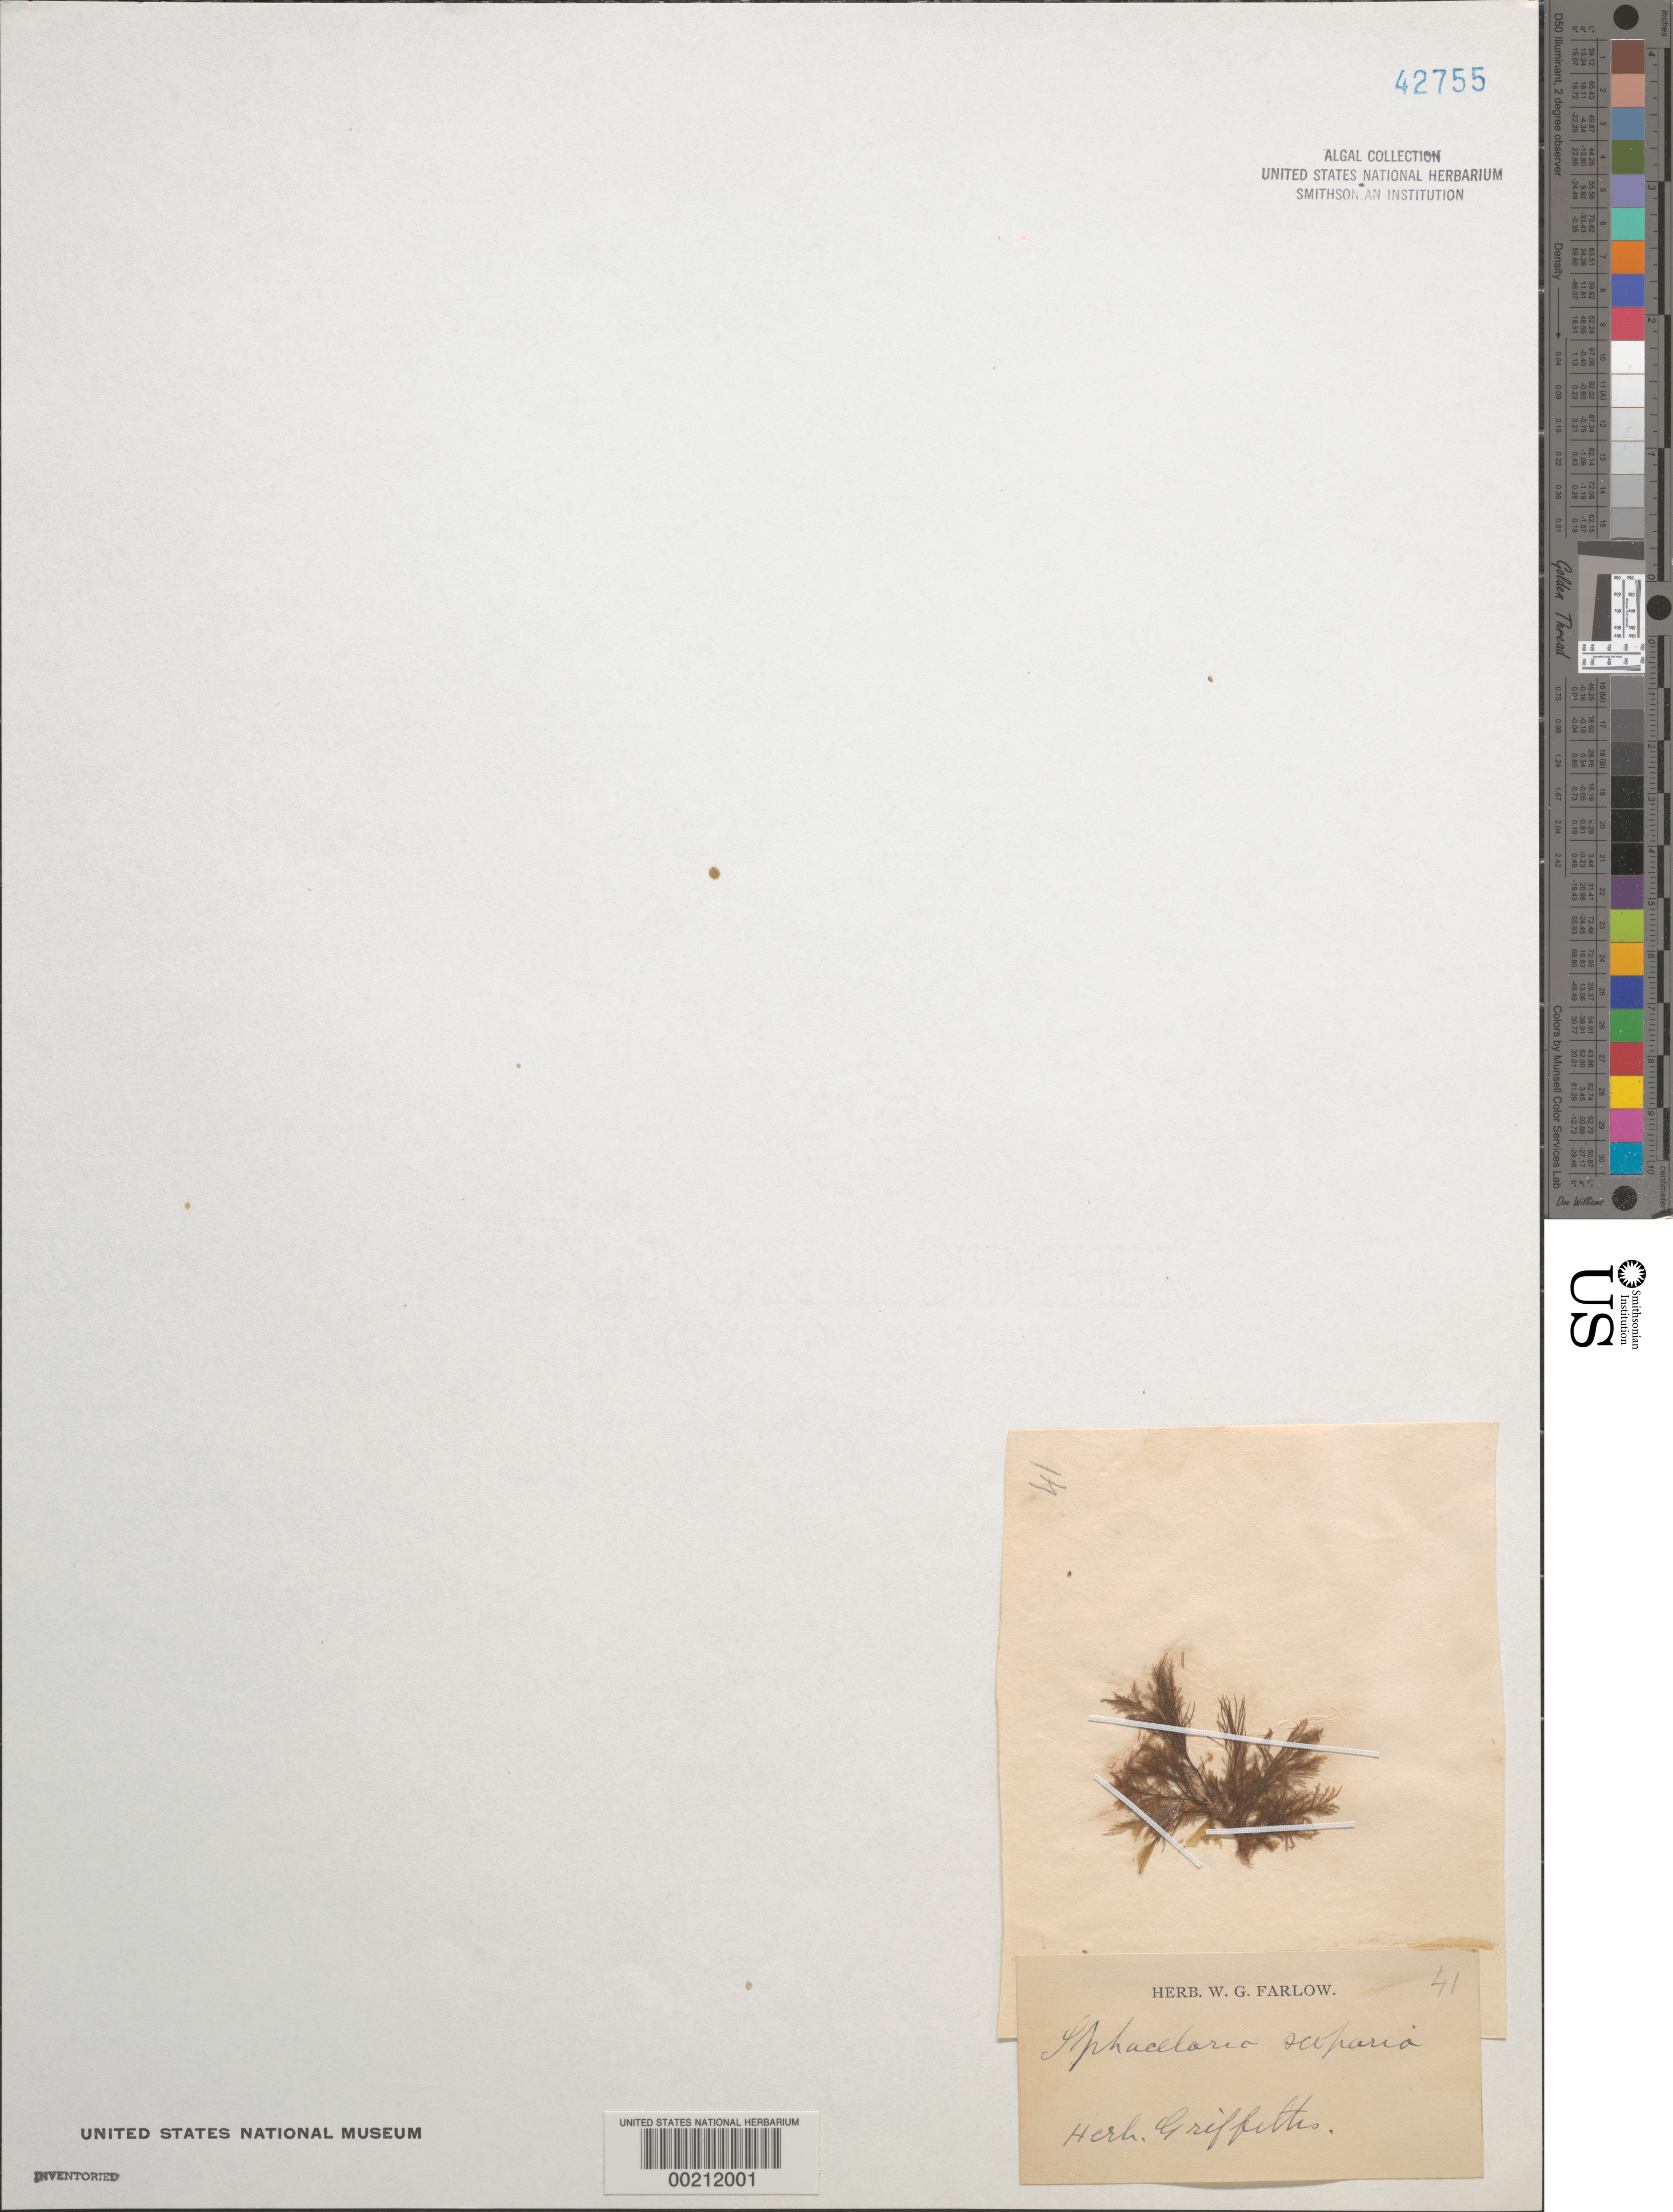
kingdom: Chromista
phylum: Ochrophyta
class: Phaeophyceae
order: Sphacelariales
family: Stypocaulaceae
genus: Halopteris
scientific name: Halopteris scoparia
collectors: Griffiths (herbarium)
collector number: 41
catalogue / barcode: US 42755